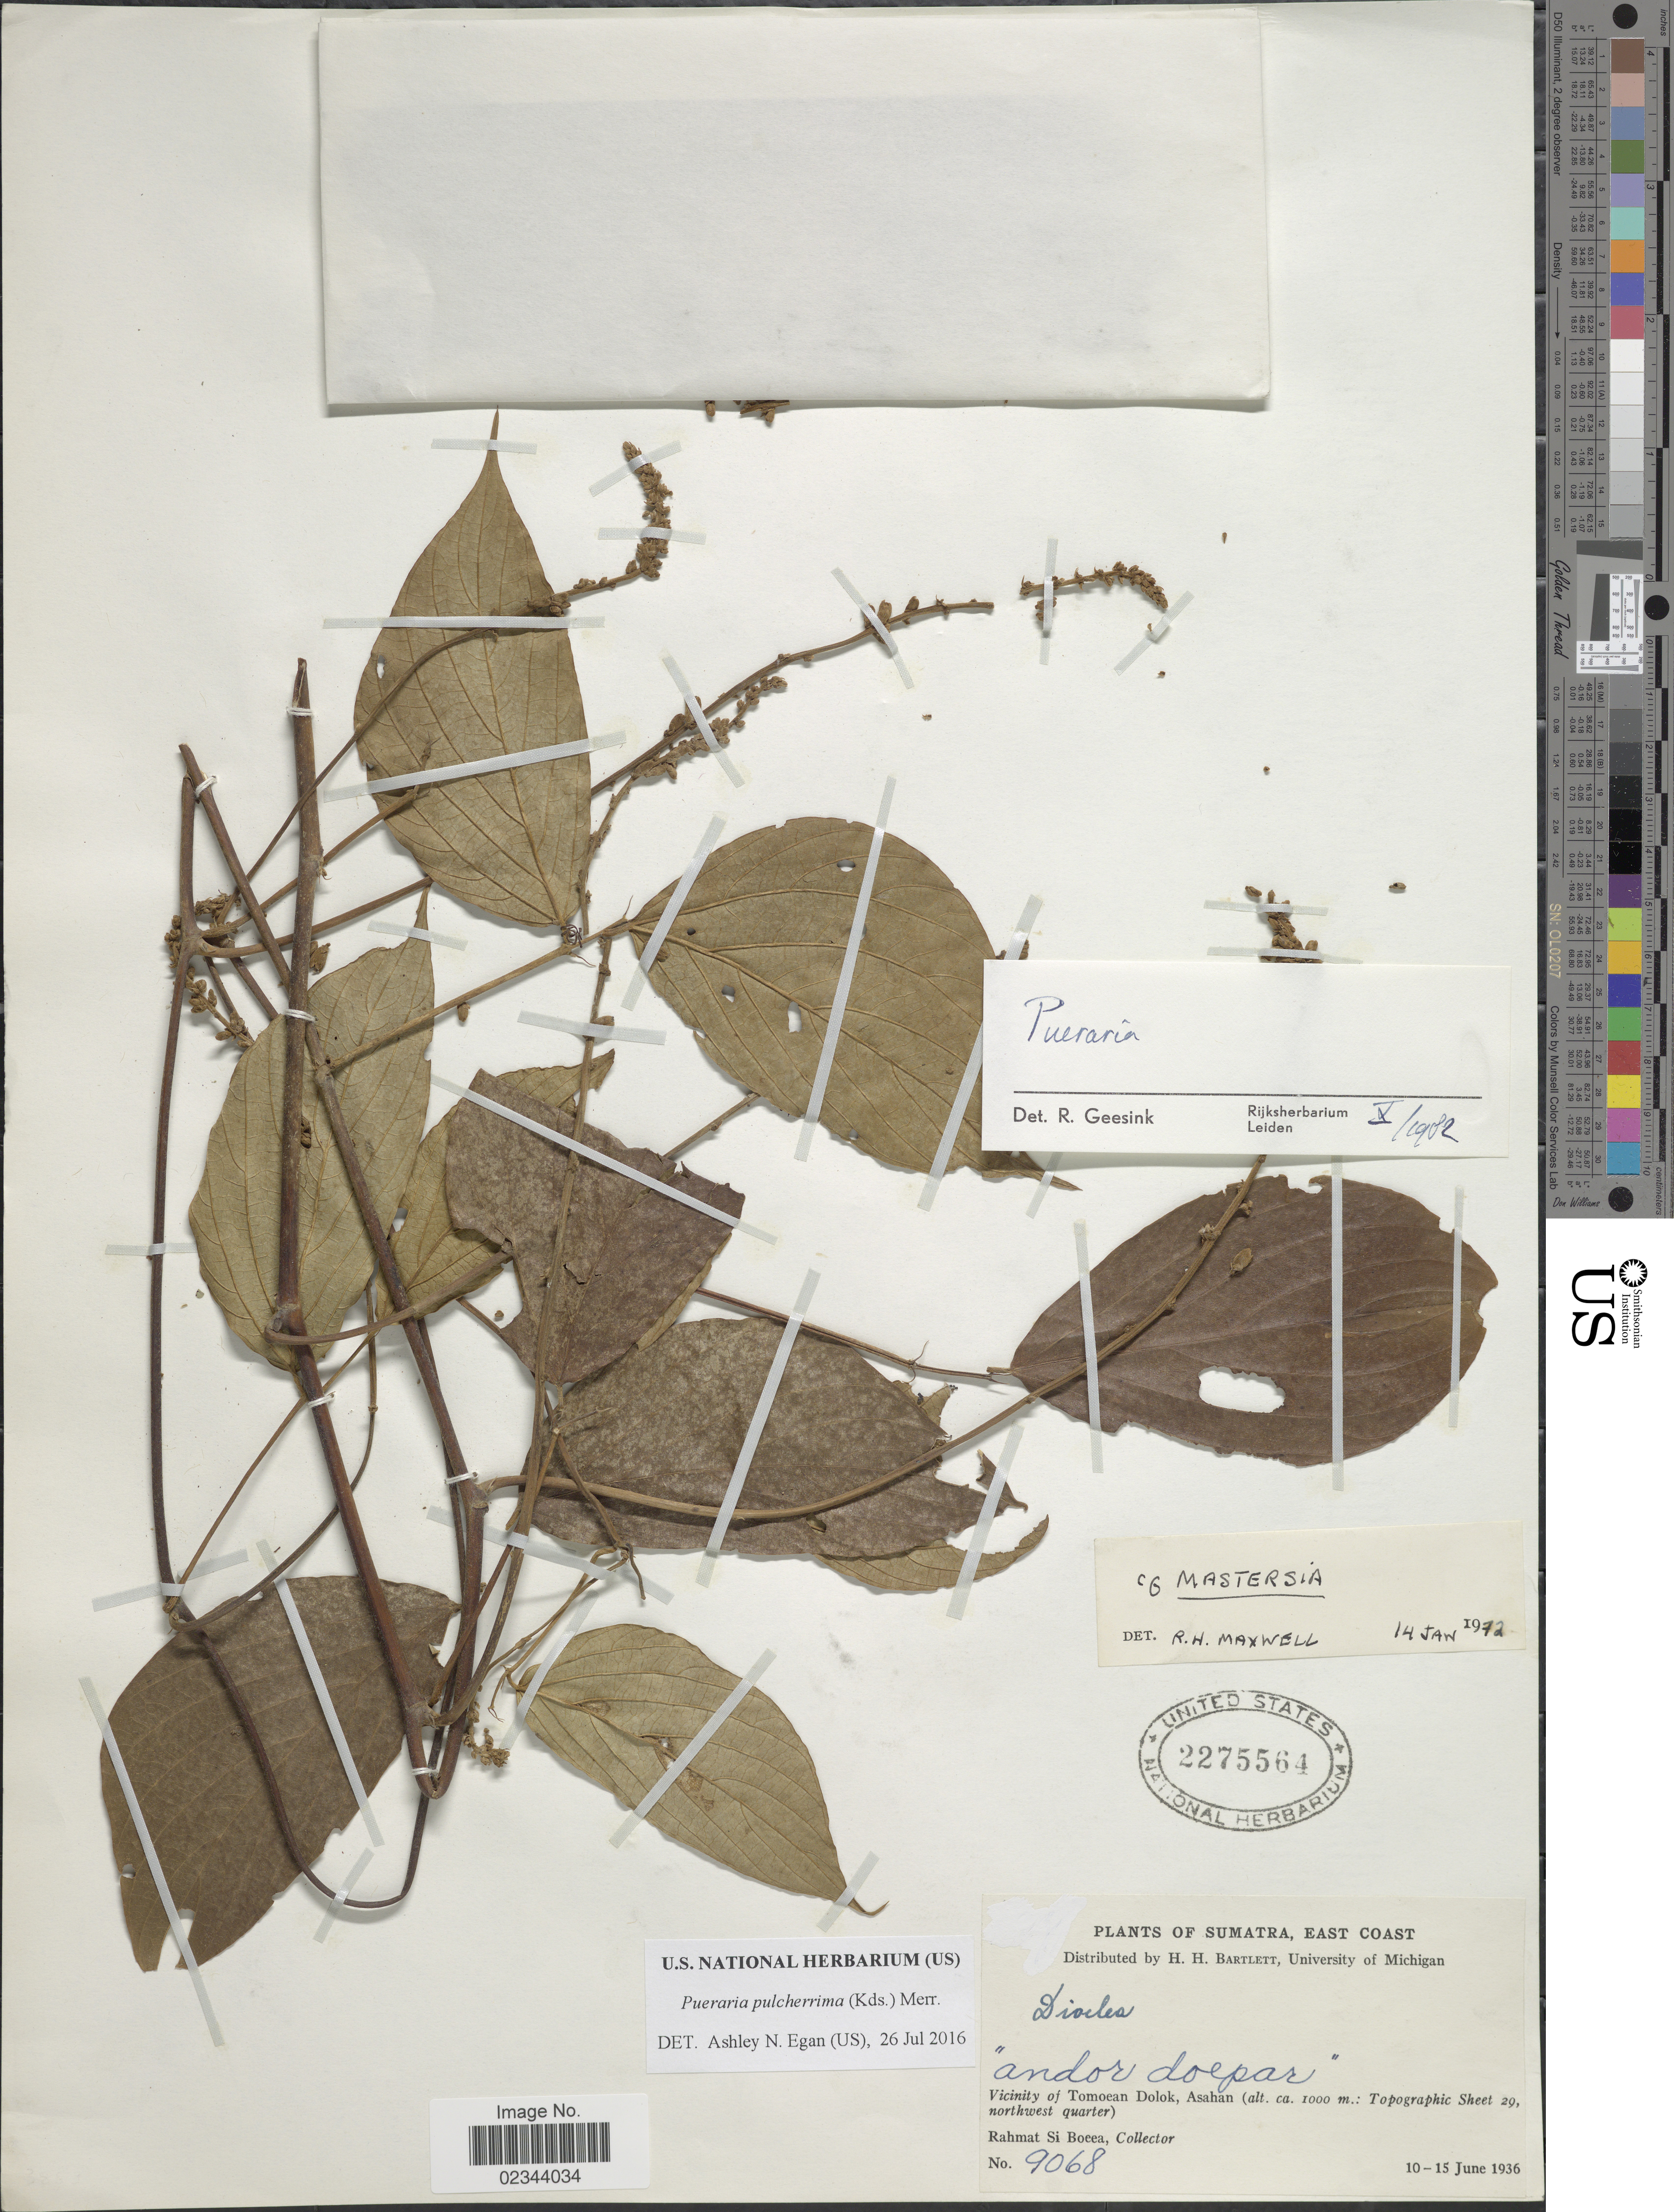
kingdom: Plantae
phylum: Tracheophyta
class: Magnoliopsida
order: Fabales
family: Fabaceae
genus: Pueraria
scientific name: Pueraria pulcherrima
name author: (Koord.) Koord.-Schum.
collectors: Rahmat Si Boeea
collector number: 9068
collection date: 1936-06-10/1936-06-15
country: Indonesia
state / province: Sumatra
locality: East Coast. Vicinity of Tomoean Dolok, Asahan (Topographic Sheet 29, northwest quarter)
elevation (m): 1000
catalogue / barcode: US 2275564